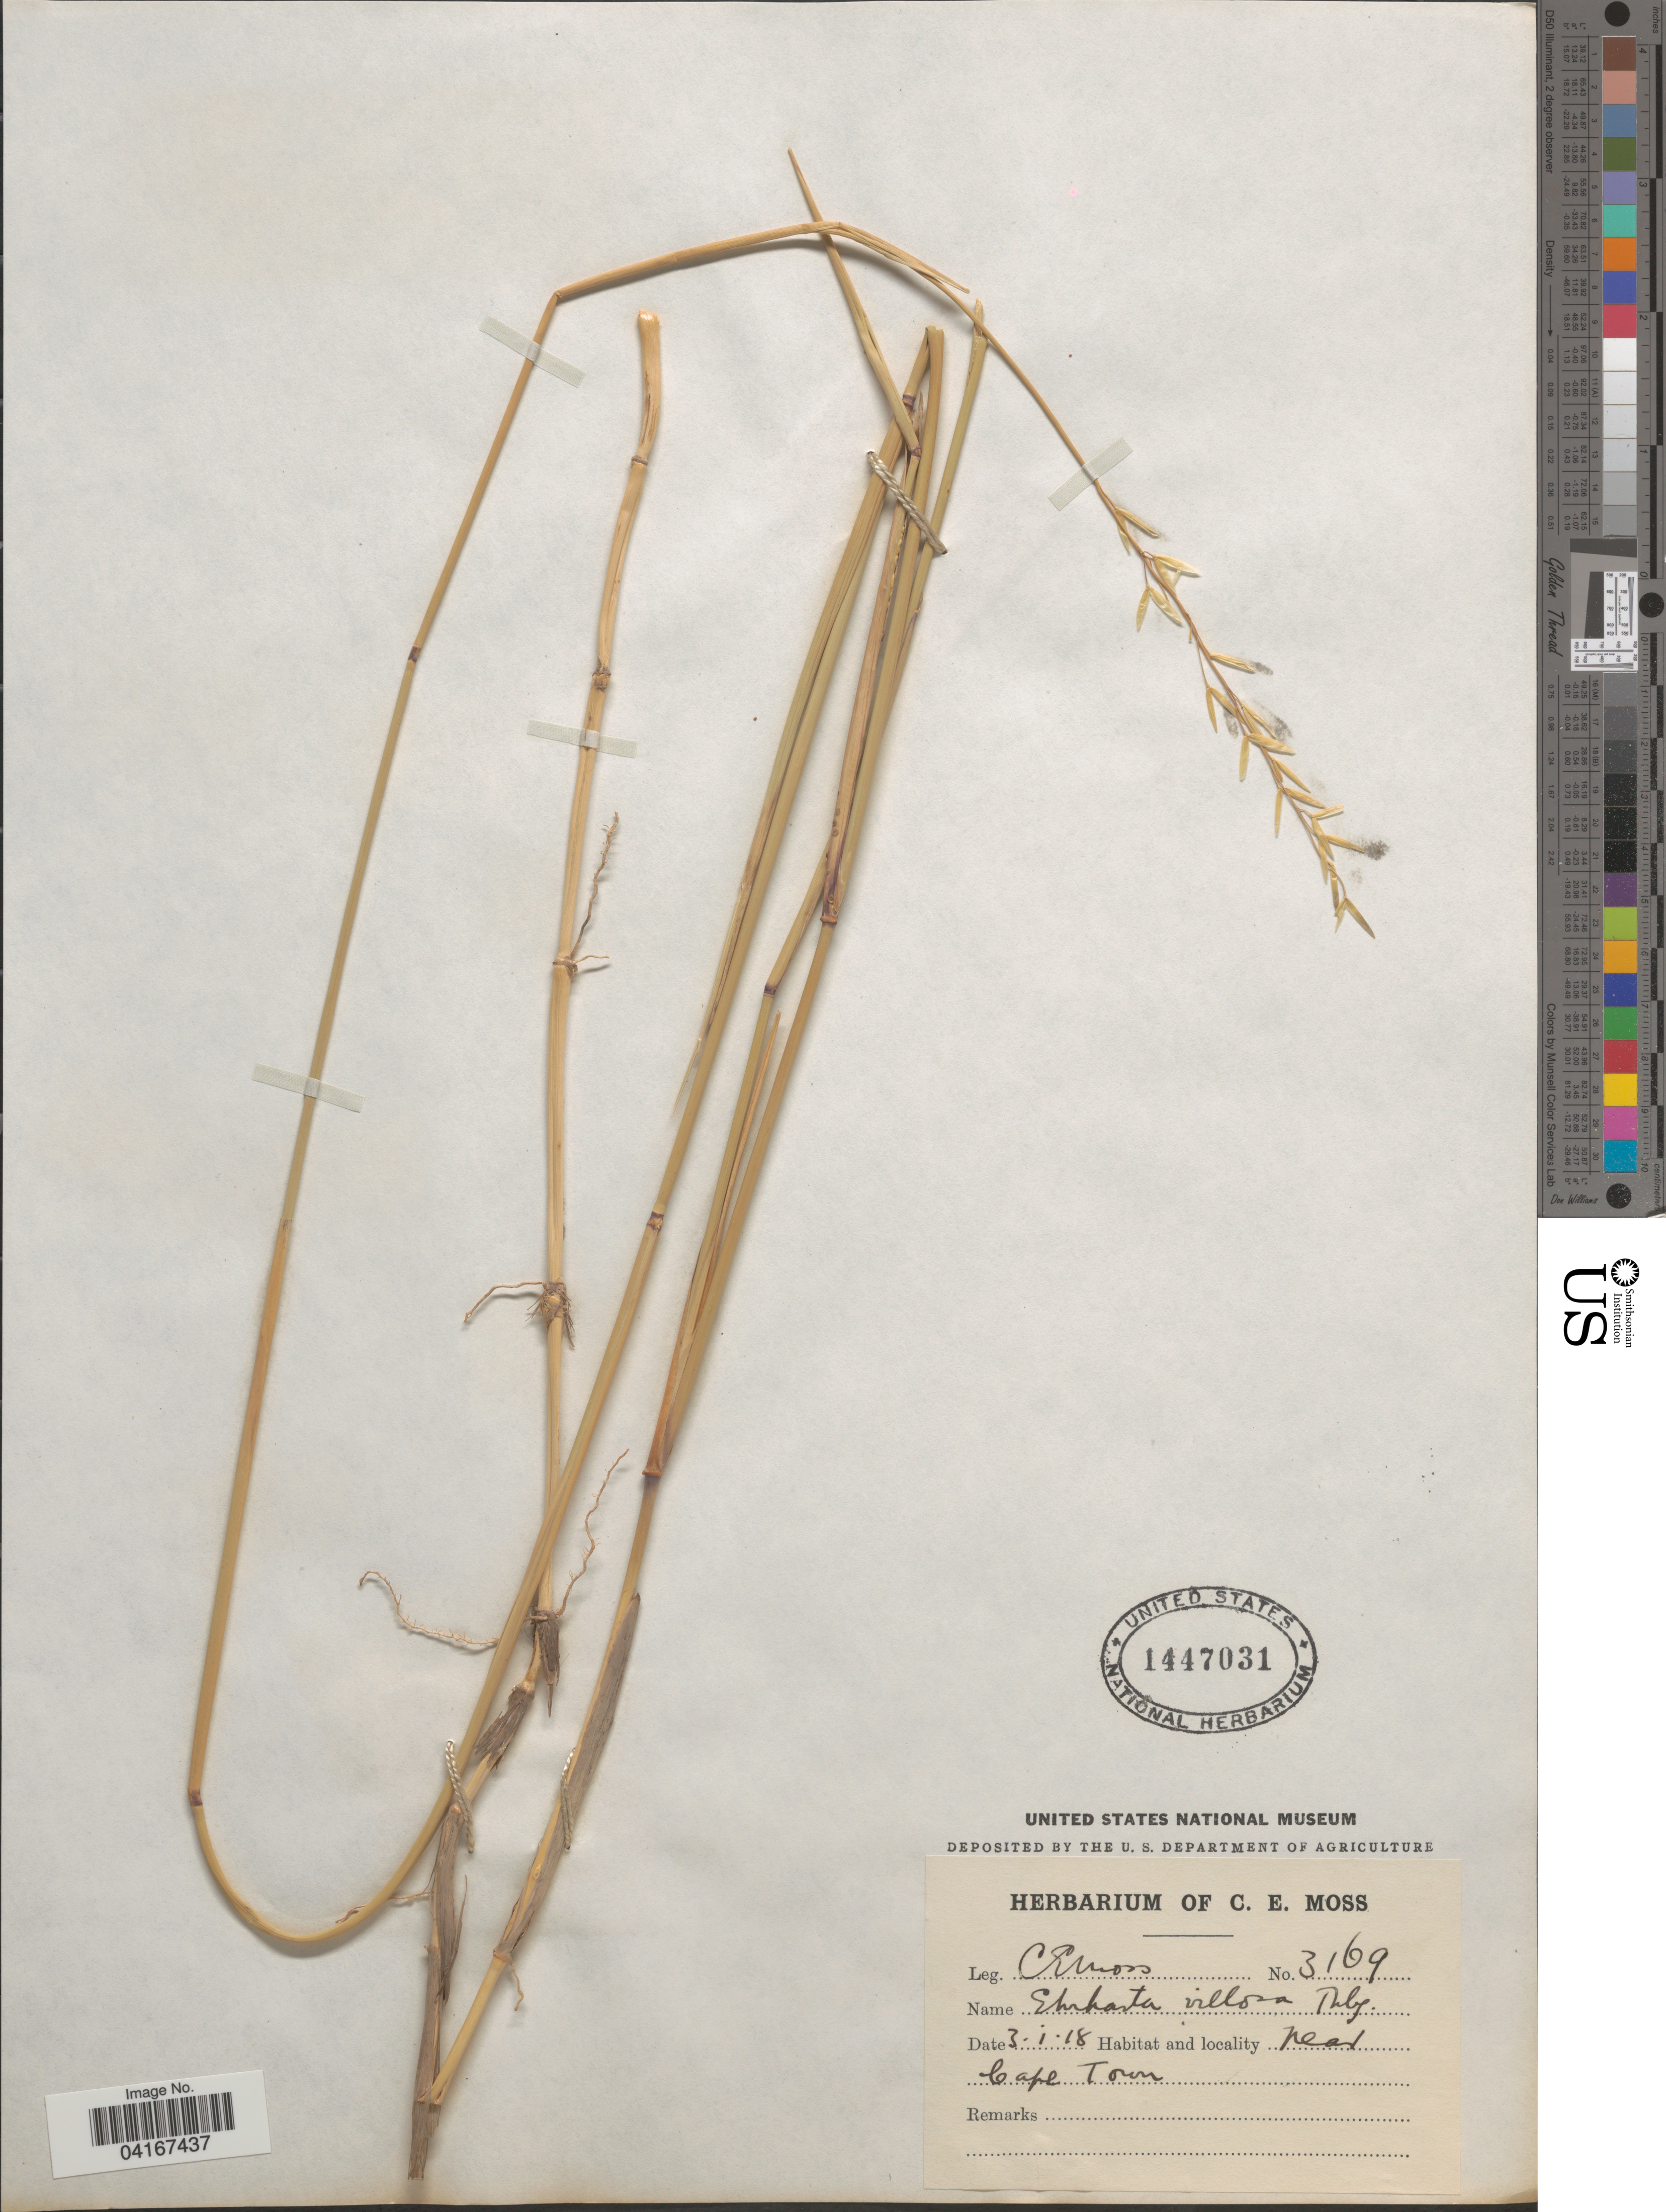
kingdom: Plantae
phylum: Tracheophyta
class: Liliopsida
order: Poales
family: Poaceae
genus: Ehrharta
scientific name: Ehrharta villosa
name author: Schult. & Schult. f.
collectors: C. E. Moss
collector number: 3169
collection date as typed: Transcribed d/m/y: 3/1/18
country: South Africa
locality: Near Cape Town.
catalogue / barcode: US 1447031